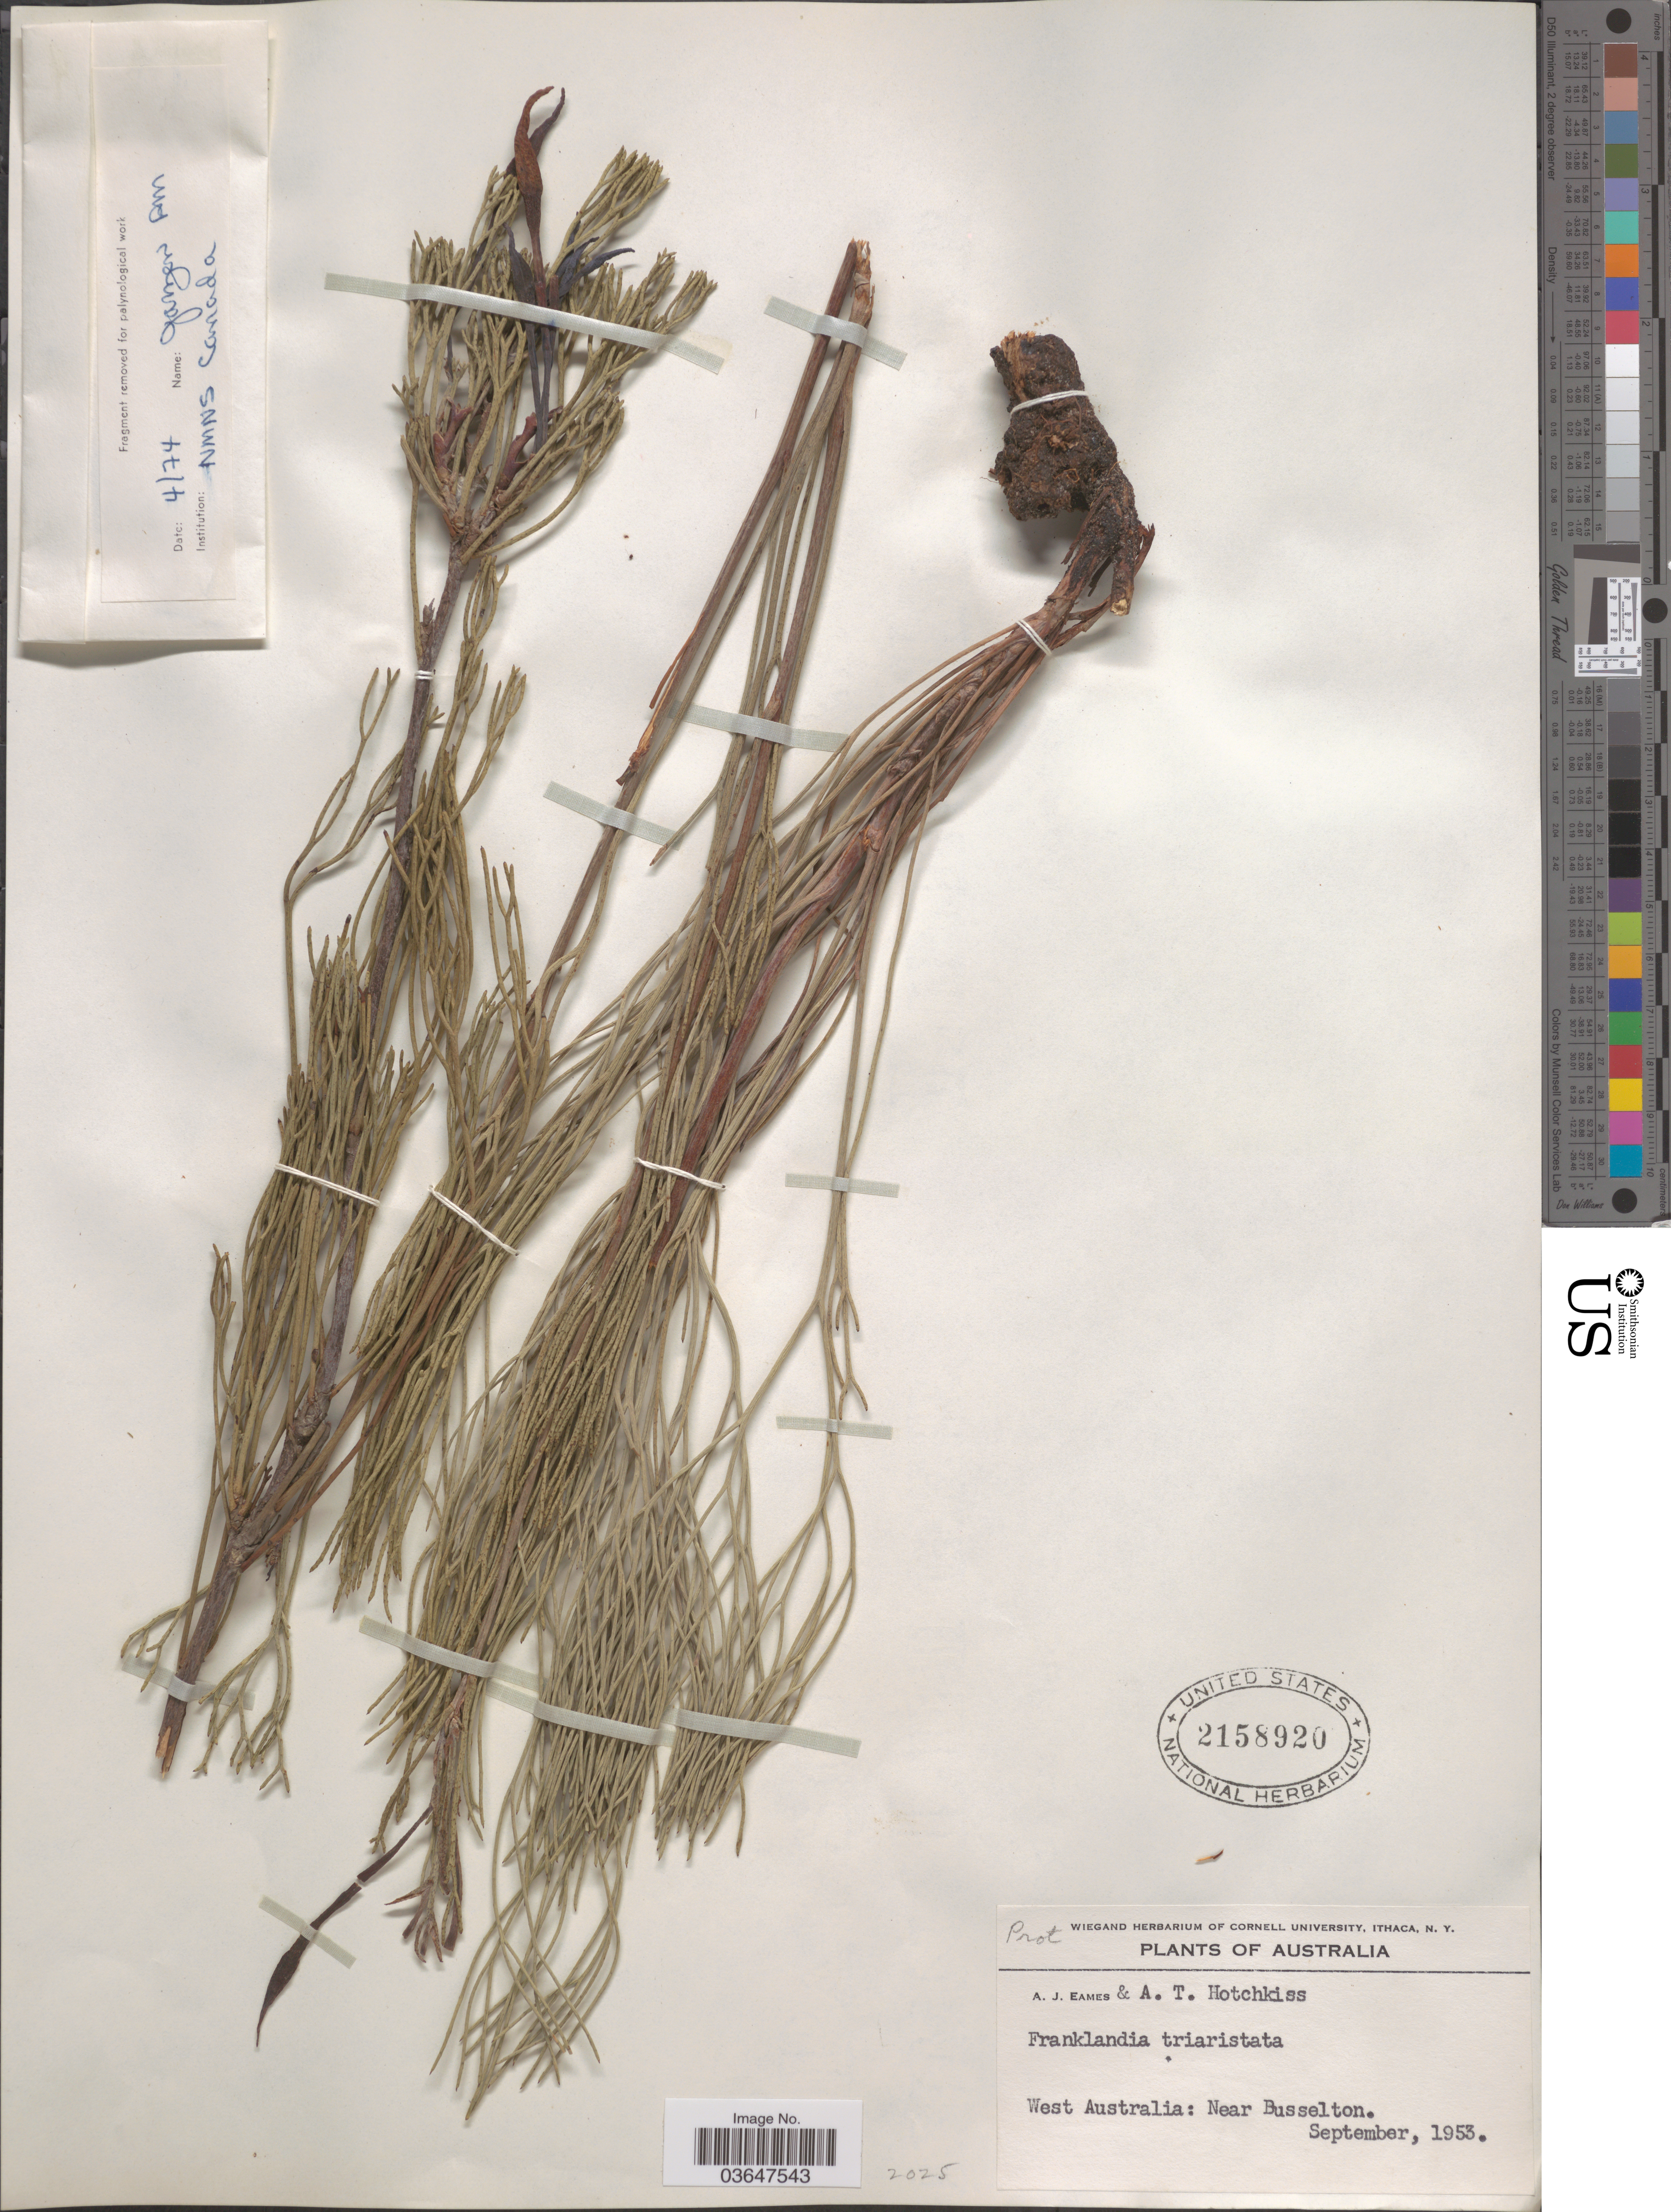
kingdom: Plantae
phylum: Tracheophyta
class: Magnoliopsida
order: Proteales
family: Proteaceae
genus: Franklandia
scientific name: Franklandia triaristata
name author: Benth.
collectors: A. J. Eames & A. Hotchkiss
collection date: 1953-09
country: Australia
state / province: Western Australia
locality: West Australia: Near Busselton.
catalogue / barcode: US 2158920